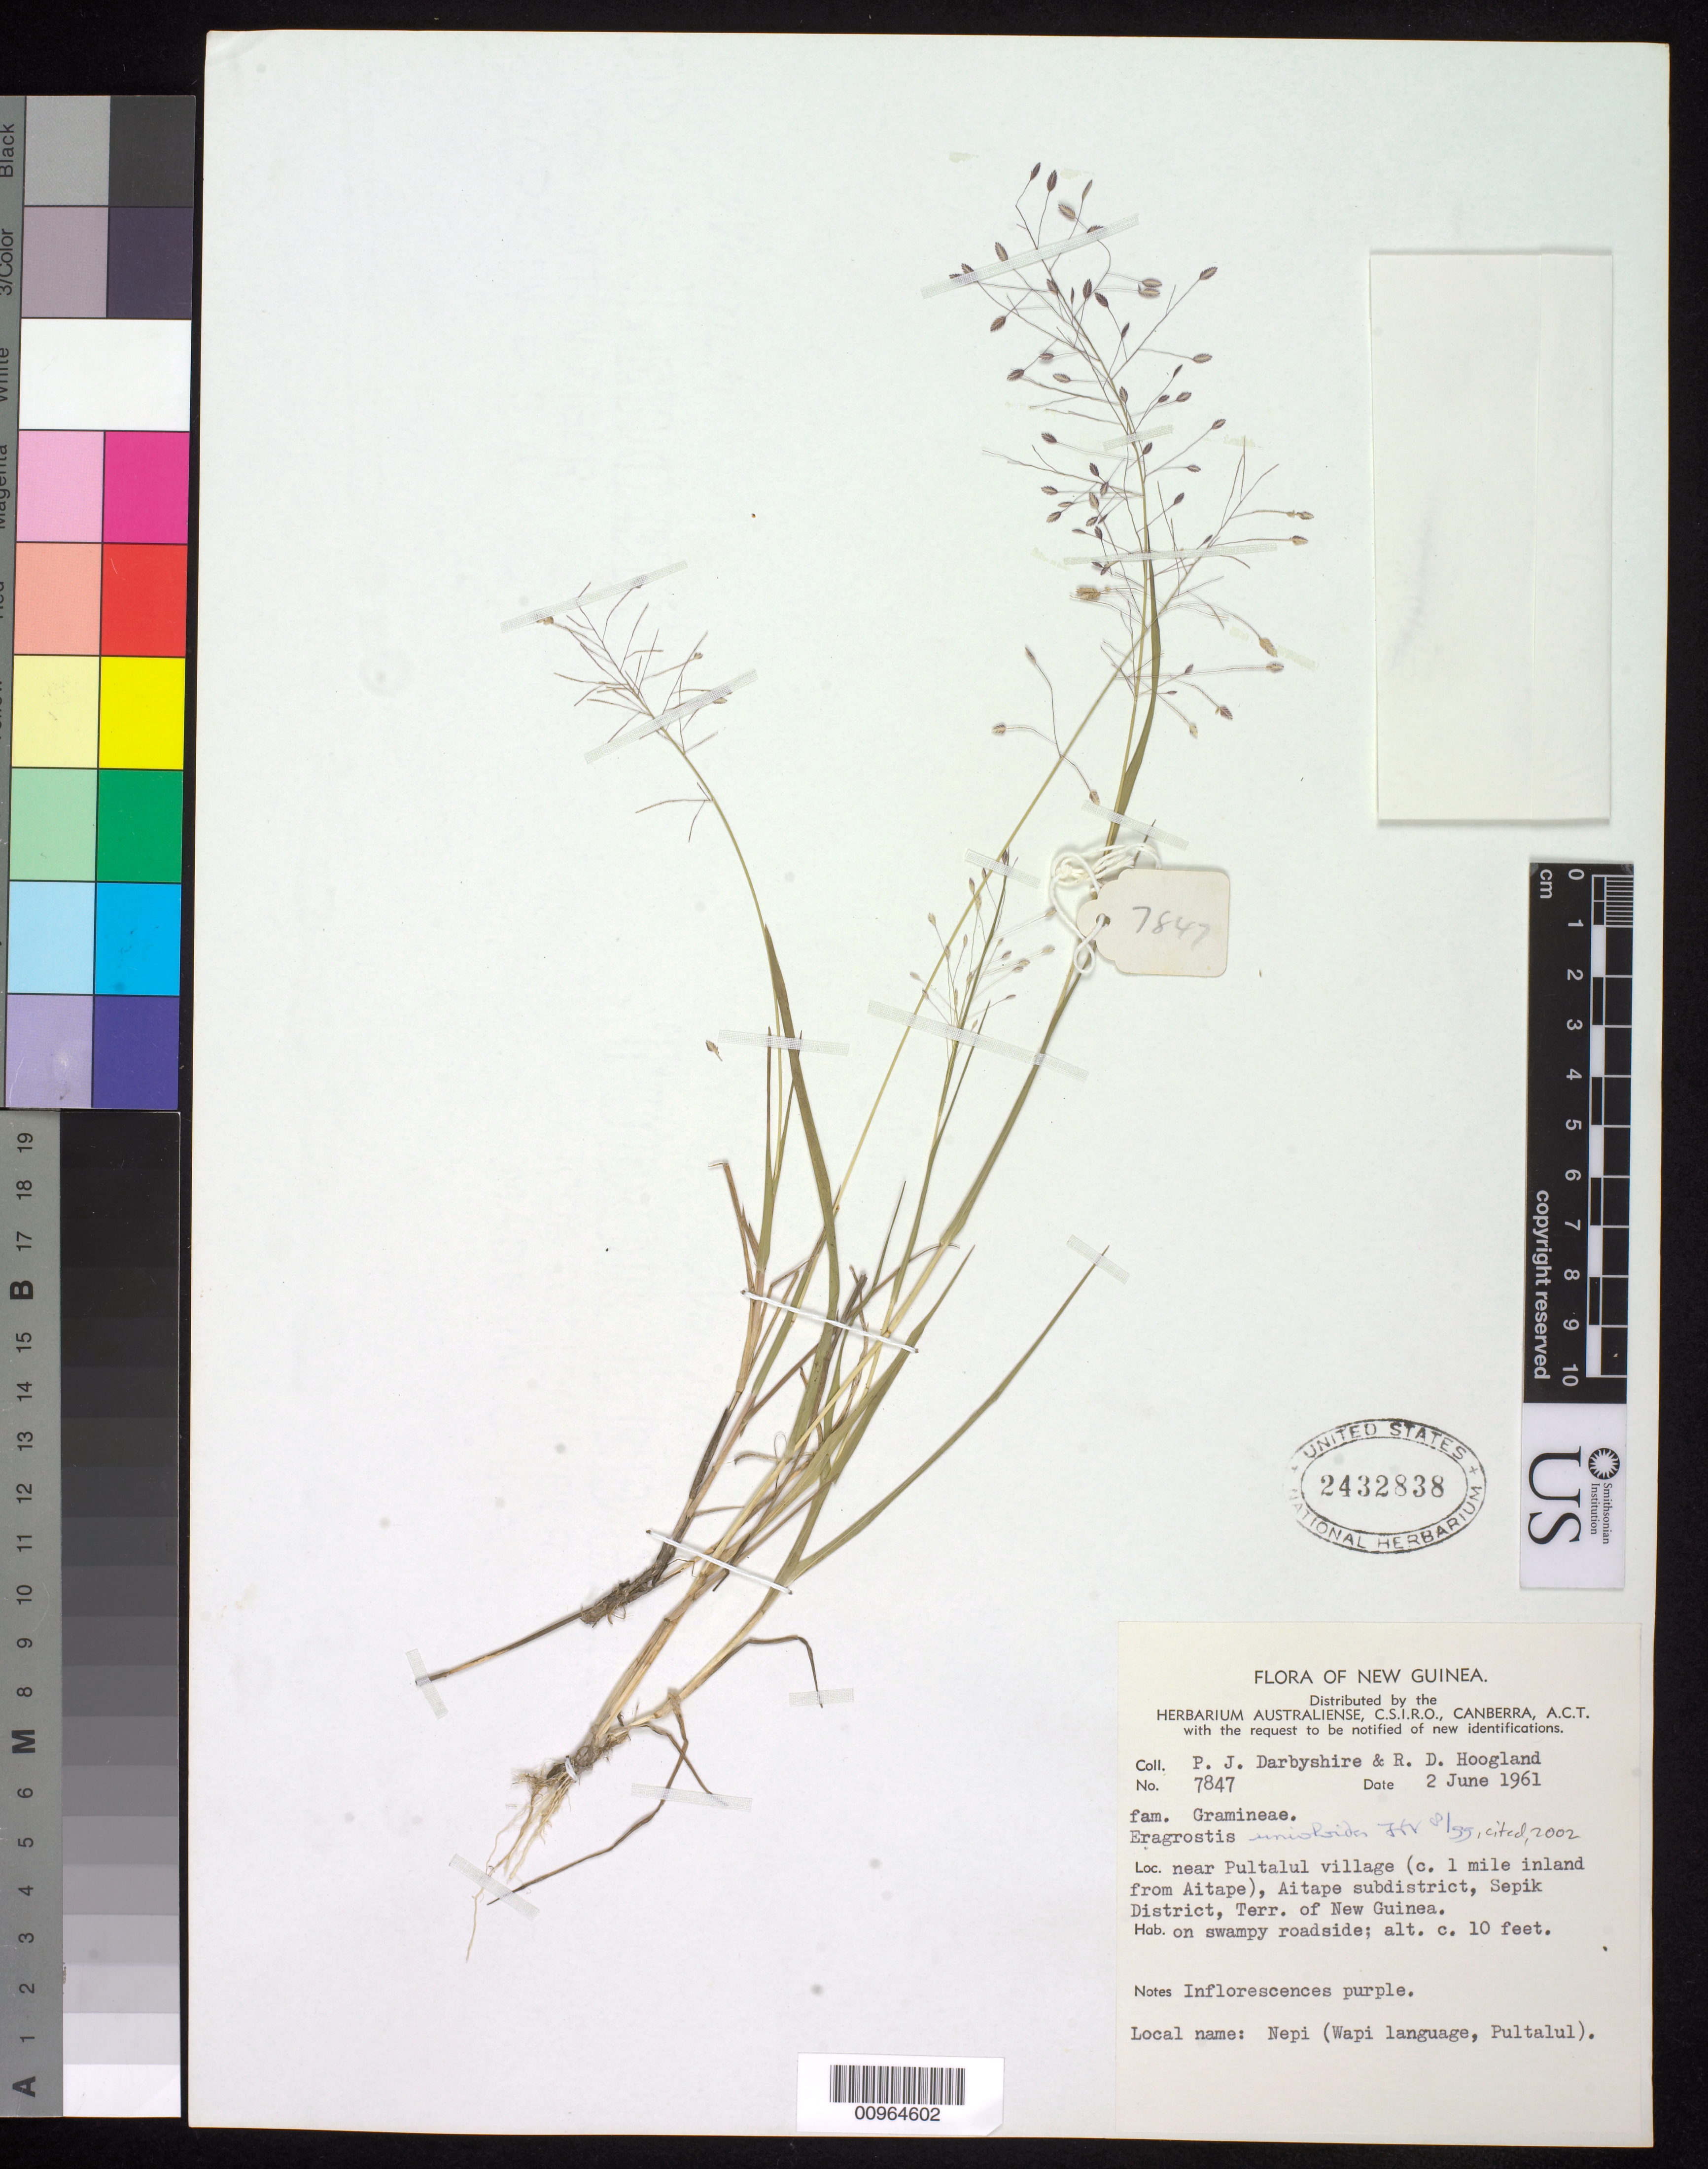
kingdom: Plantae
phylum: Tracheophyta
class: Liliopsida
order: Poales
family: Poaceae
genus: Eragrostis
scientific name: Eragrostis rubens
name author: (Lam.) Hochst. ex Miq.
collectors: P. Darbyshire & R. D. Hoogland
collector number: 7847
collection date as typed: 02 Jun 1961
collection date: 1961-06-02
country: Papua New Guinea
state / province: Sandaun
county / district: Aitape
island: New Guinea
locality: Near Pultalul village, (c. 1 mile inland from Aitape), Aitape subdistrict,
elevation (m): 3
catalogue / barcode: US 2432838